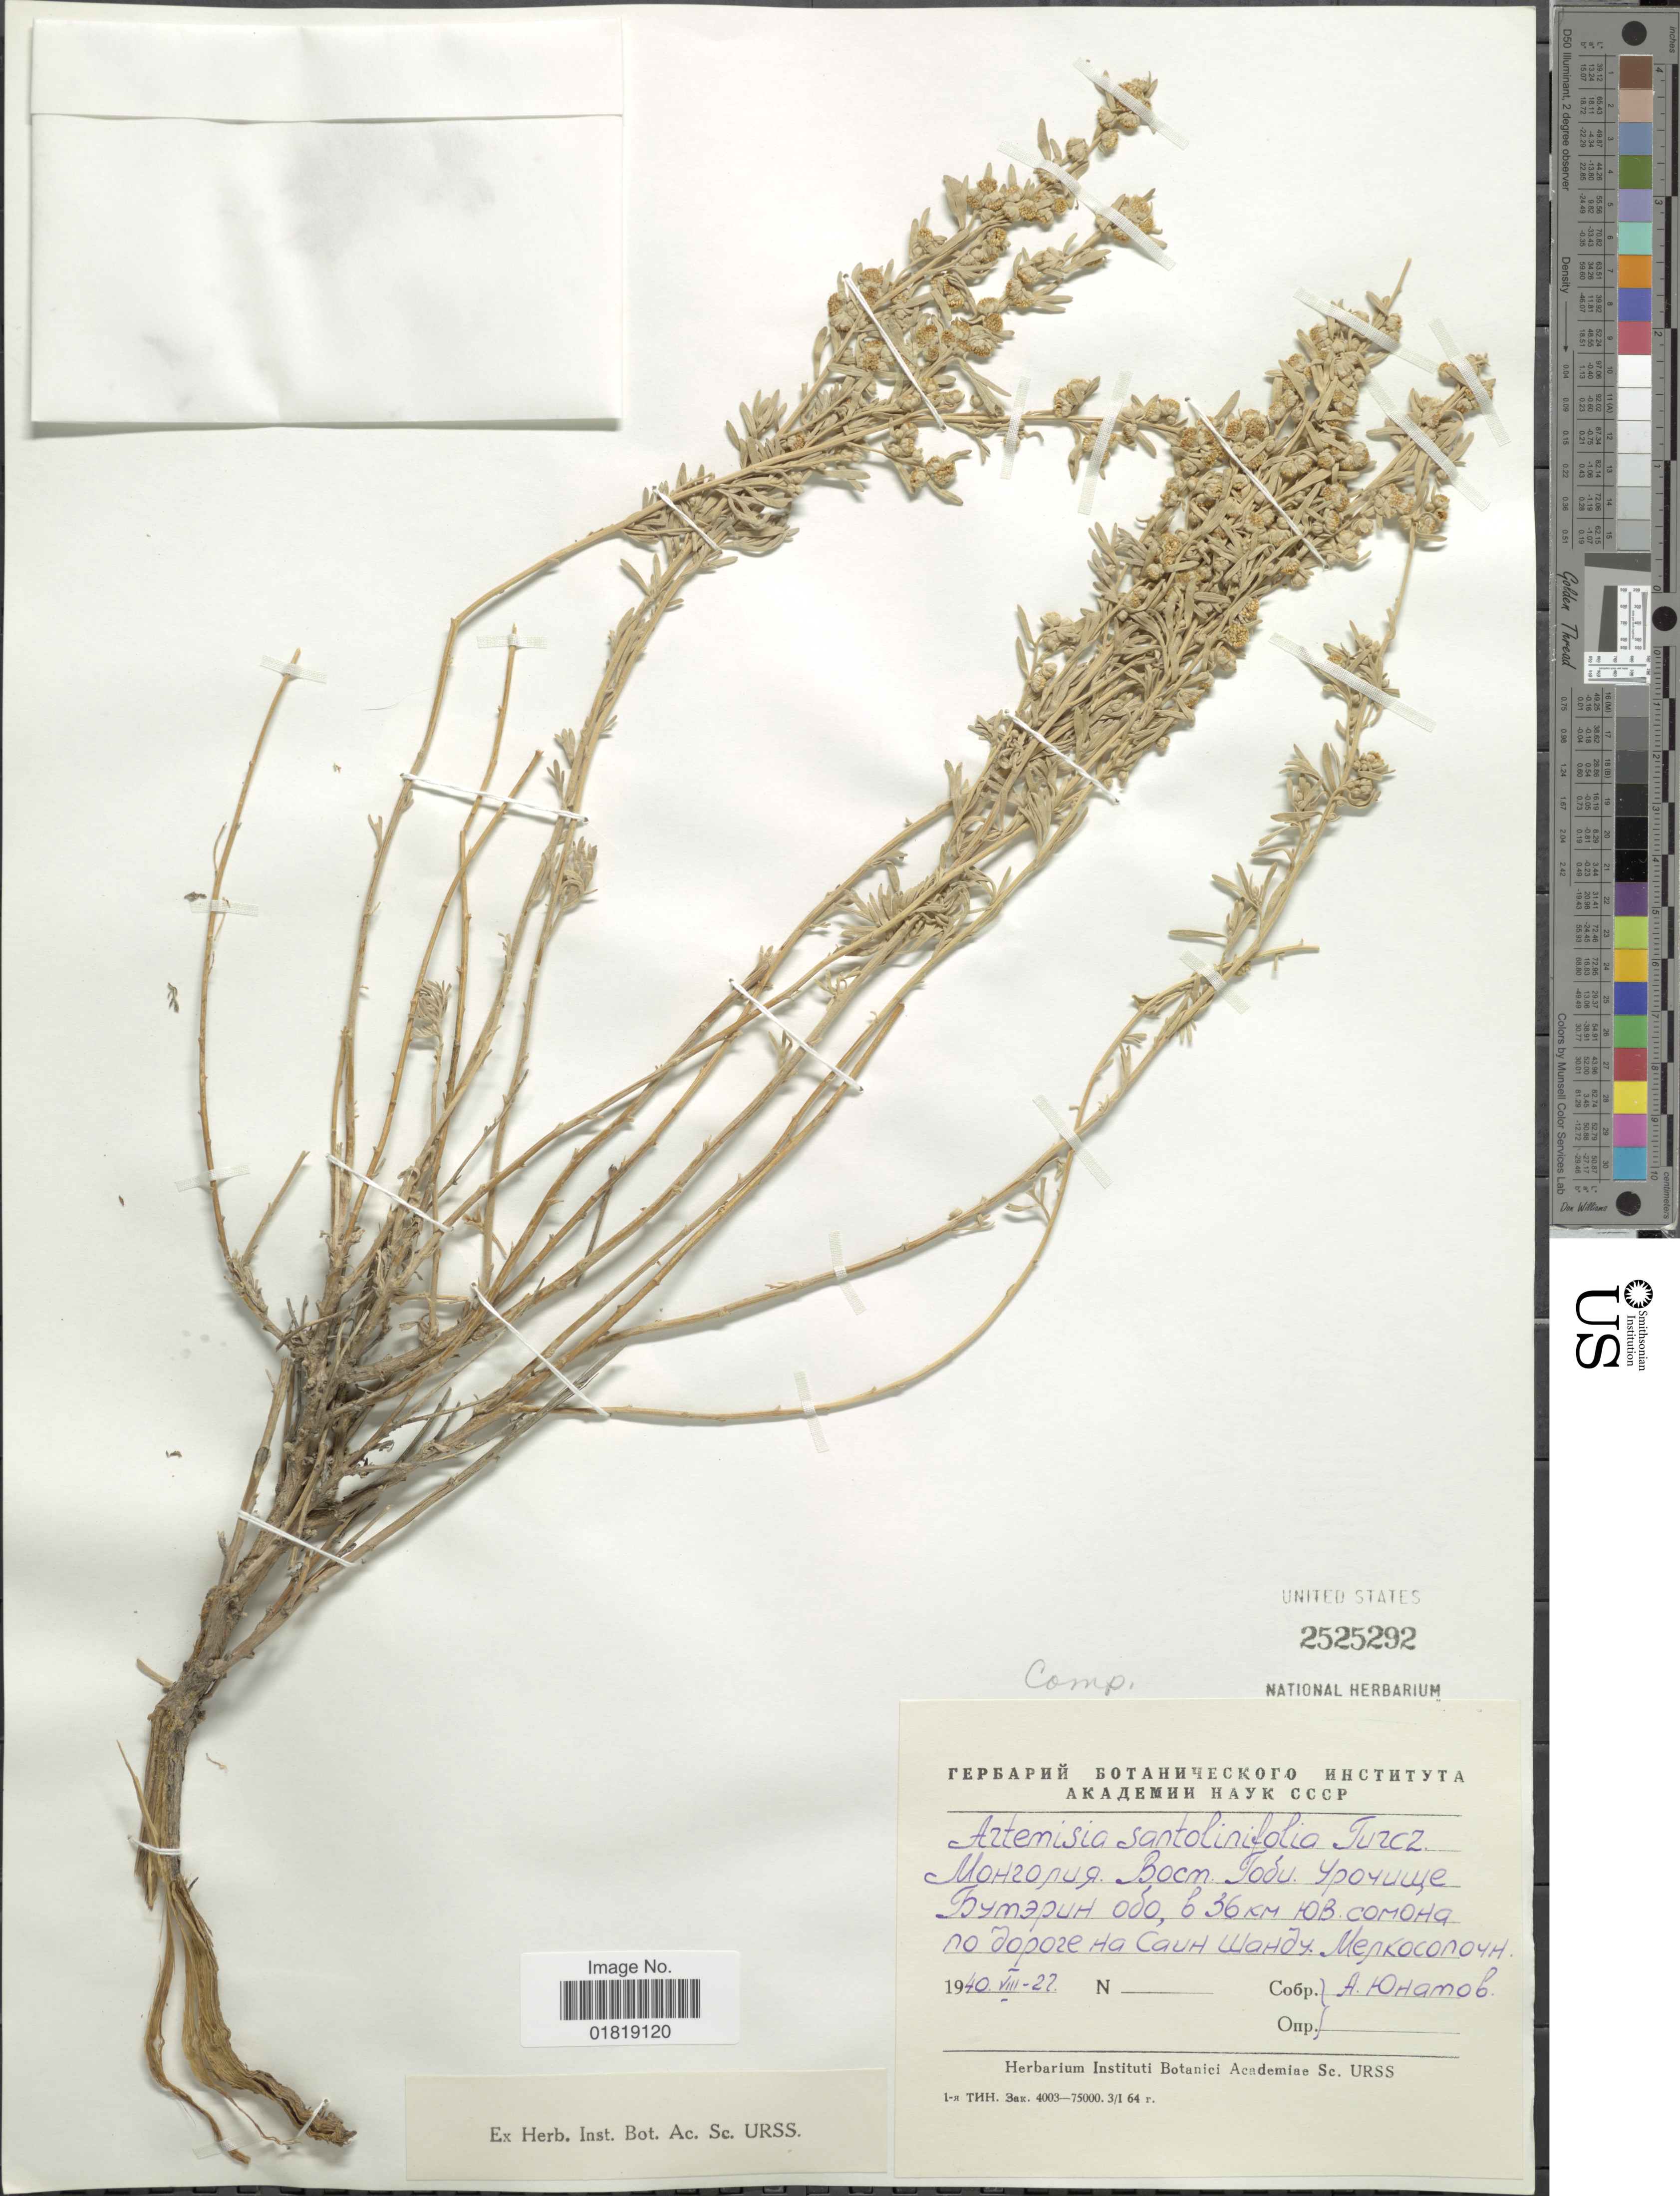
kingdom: Plantae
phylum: Tracheophyta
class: Magnoliopsida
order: Asterales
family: Asteraceae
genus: Artemisia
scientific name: Artemisia santolinifolia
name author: Turcz. ex Besser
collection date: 1940-08-27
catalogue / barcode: US 2525292